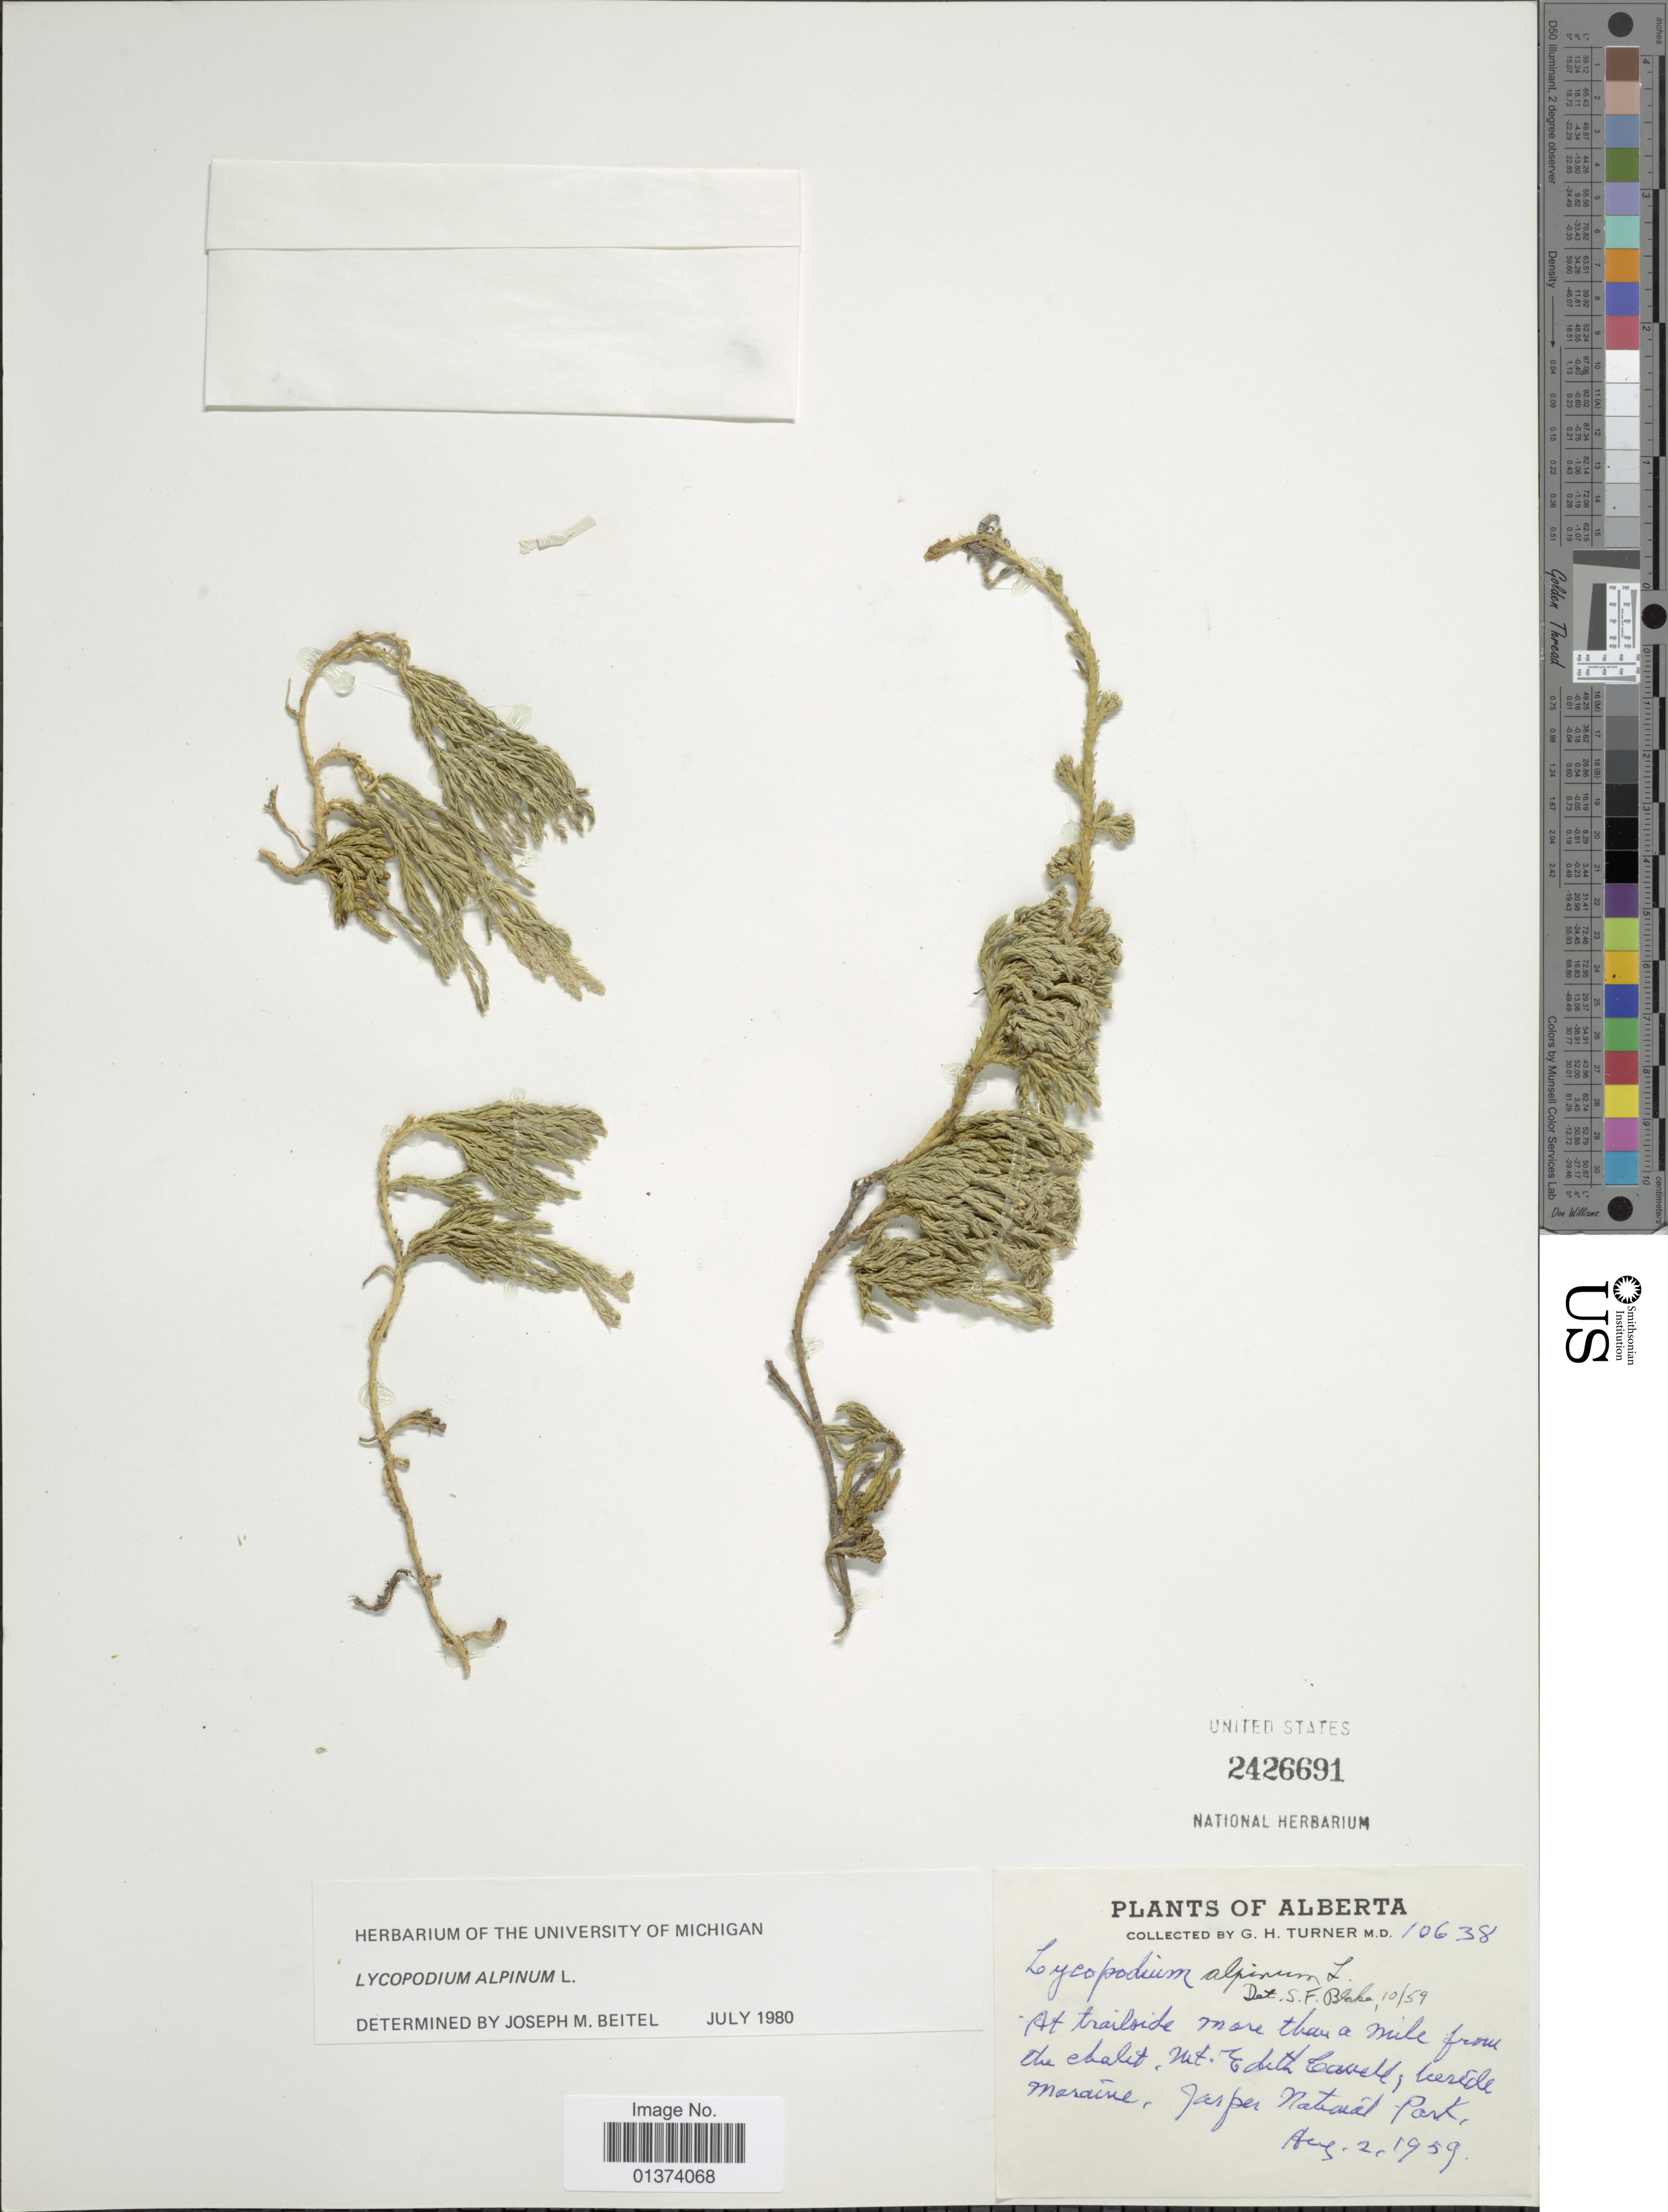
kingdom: Plantae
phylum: Tracheophyta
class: Lycopodiopsida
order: Lycopodiales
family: Lycopodiaceae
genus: Diphasiastrum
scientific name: Diphasiastrum alpinum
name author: (L.) Holub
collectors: G. H. Turner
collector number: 10638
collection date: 1959-08-02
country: Canada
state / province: Alberta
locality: At trailside more than a mile from the chalet, Mt. Edith Cavell, Jasper National Park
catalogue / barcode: US 2426691